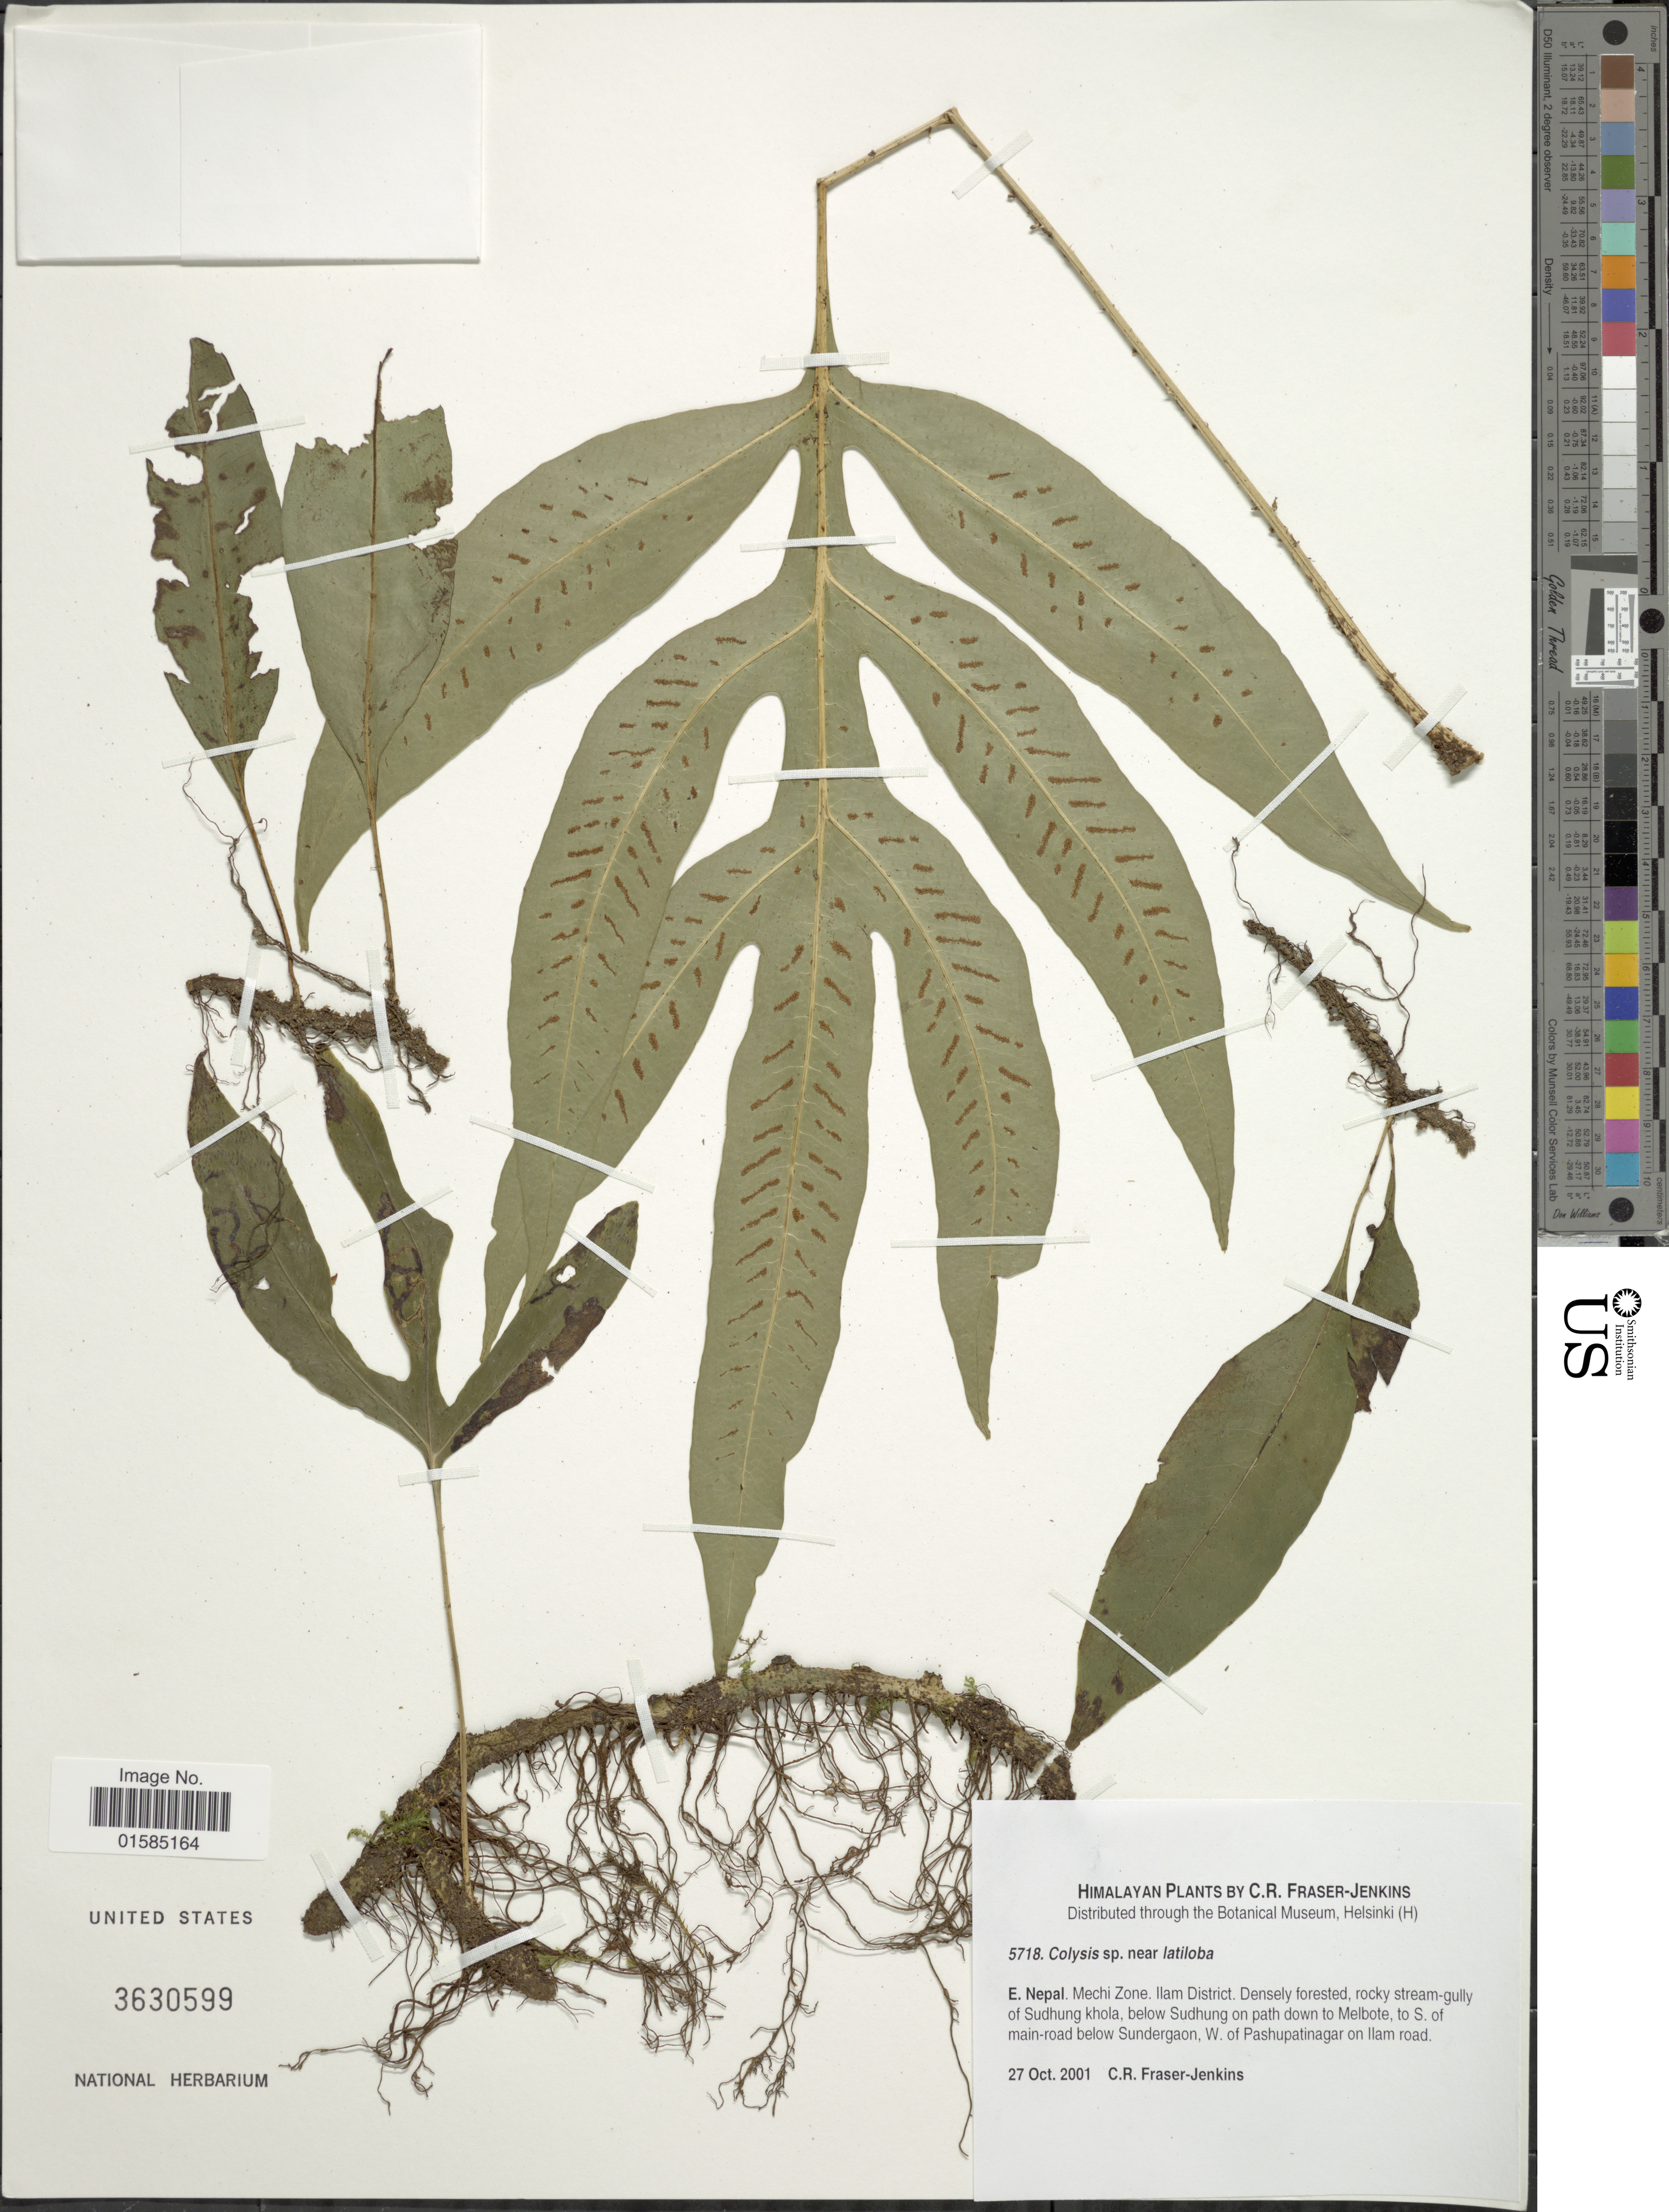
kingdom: Plantae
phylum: Tracheophyta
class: Polypodiopsida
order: Polypodiales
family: Polypodiaceae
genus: Leptochilus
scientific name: Leptochilus ellipticus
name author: (Thunb.) Noot.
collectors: C. R. Fraser-Jenkins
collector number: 5718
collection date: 2001-10-27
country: Nepal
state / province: Mechi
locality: Himalayan. E. Nepal. Mechi Zone. Ilam District. Densely forested, rocky stream-gully of Sudhung khola, below Sudhung on path downt to Melbote, to S. of main road below Sundergaon, W. of Pashupatinagar on Ilam road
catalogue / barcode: US 3630599